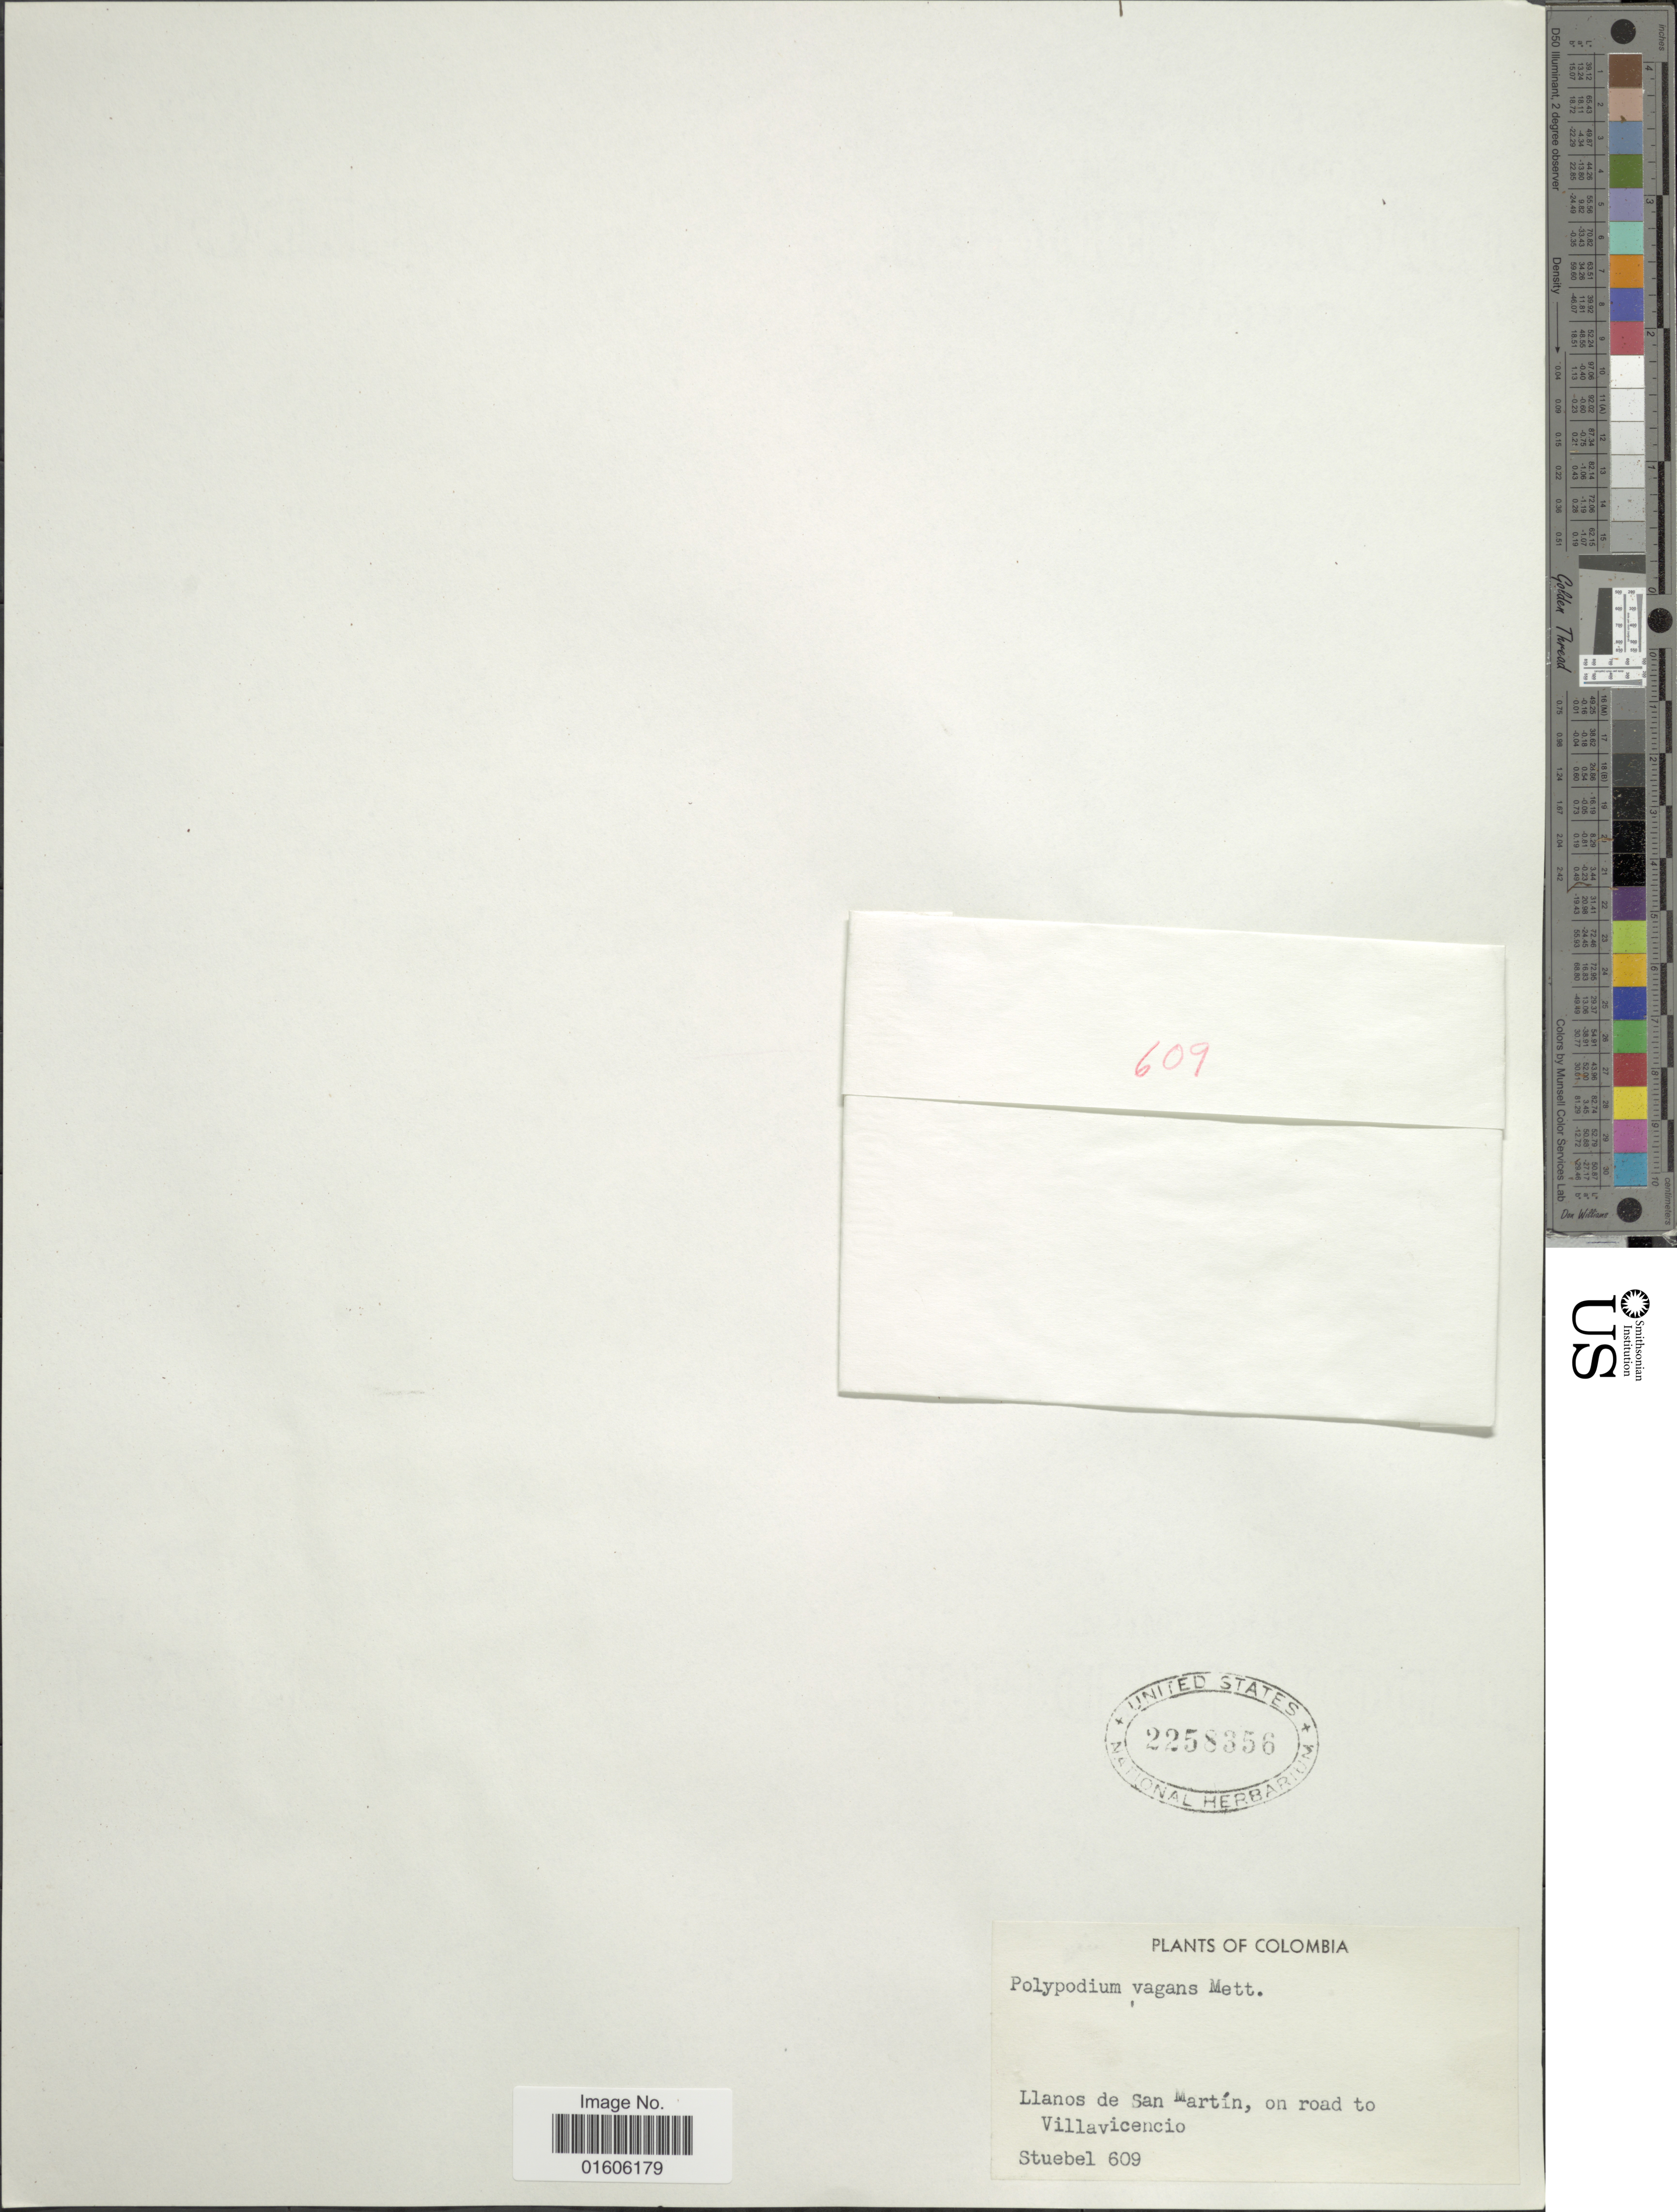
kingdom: Plantae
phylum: Tracheophyta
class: Polypodiopsida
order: Polypodiales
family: Polypodiaceae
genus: Serpocaulon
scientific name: Serpocaulon eleutherophlebium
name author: (Fée) A.R. Sm.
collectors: -. Stubel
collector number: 609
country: Colombia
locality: Llanos de San Martín, on road to Villavicencio.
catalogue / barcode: US 2258356